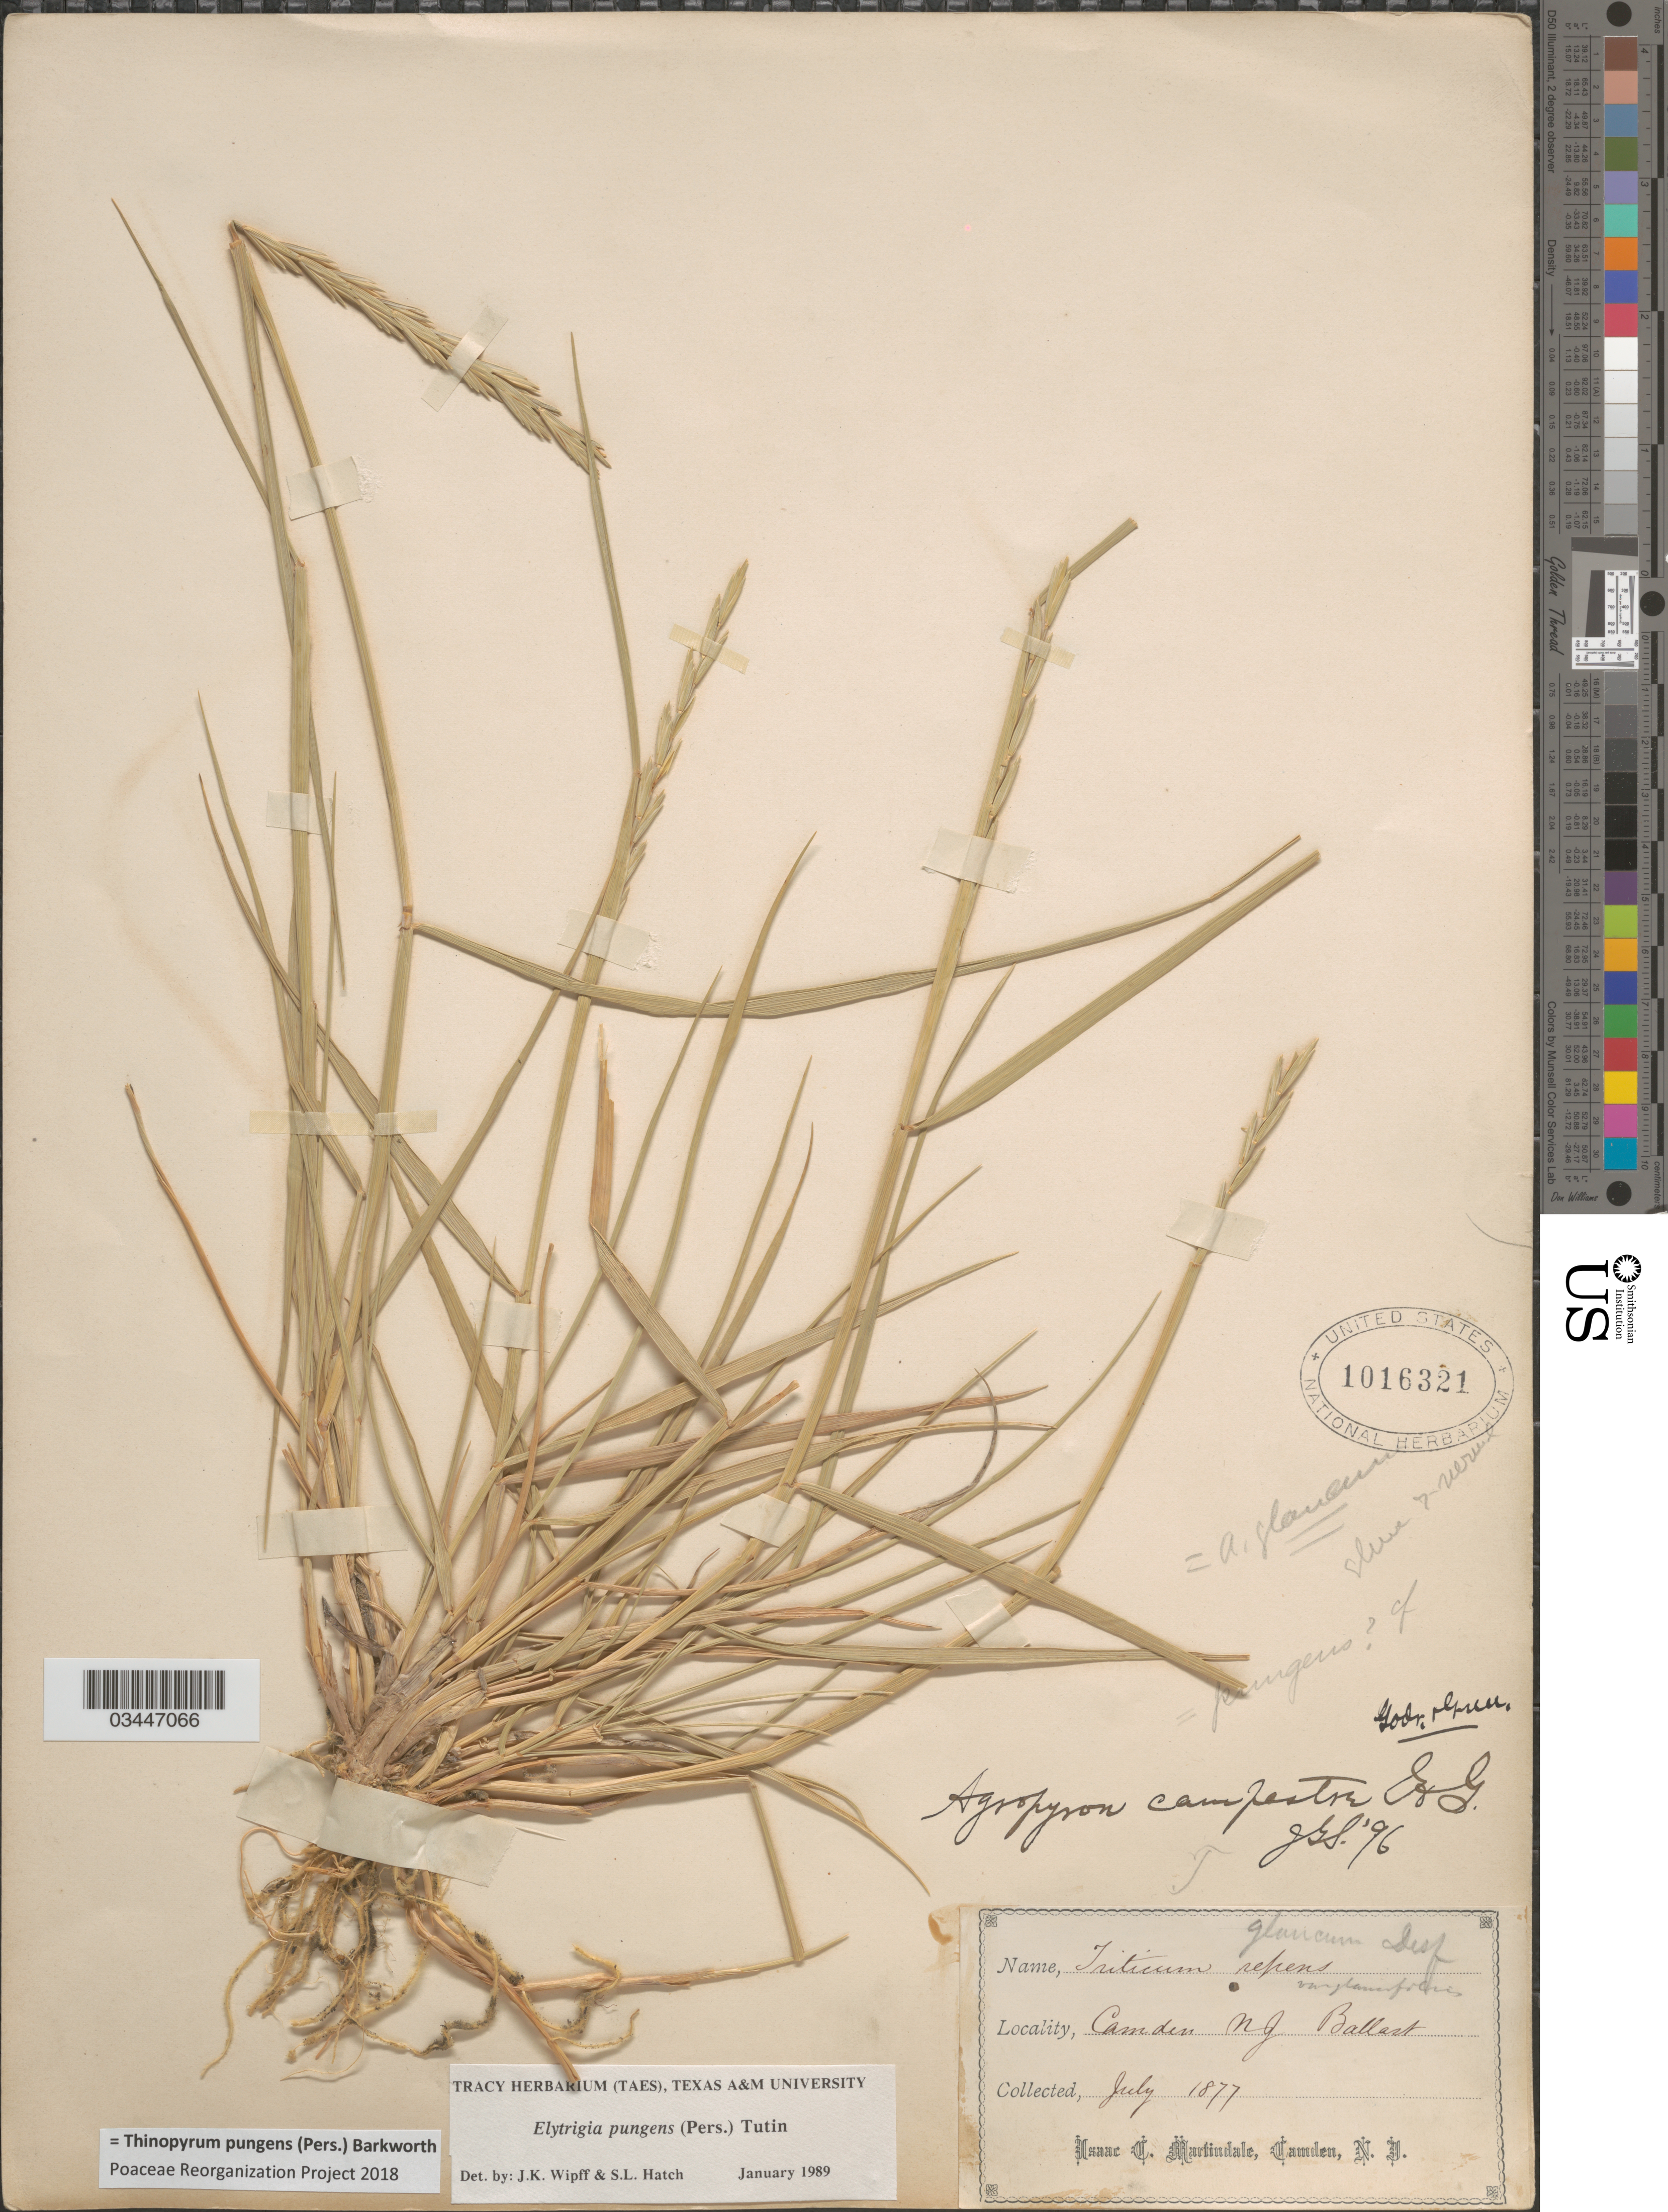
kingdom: Plantae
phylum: Tracheophyta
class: Liliopsida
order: Poales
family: Poaceae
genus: Thinopyrum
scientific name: Thinopyrum pungens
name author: (Pers.) Barkworth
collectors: I. C. Martindale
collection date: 1877-07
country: United States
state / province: New Jersey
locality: Camden. Ballast.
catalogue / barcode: US 1016321